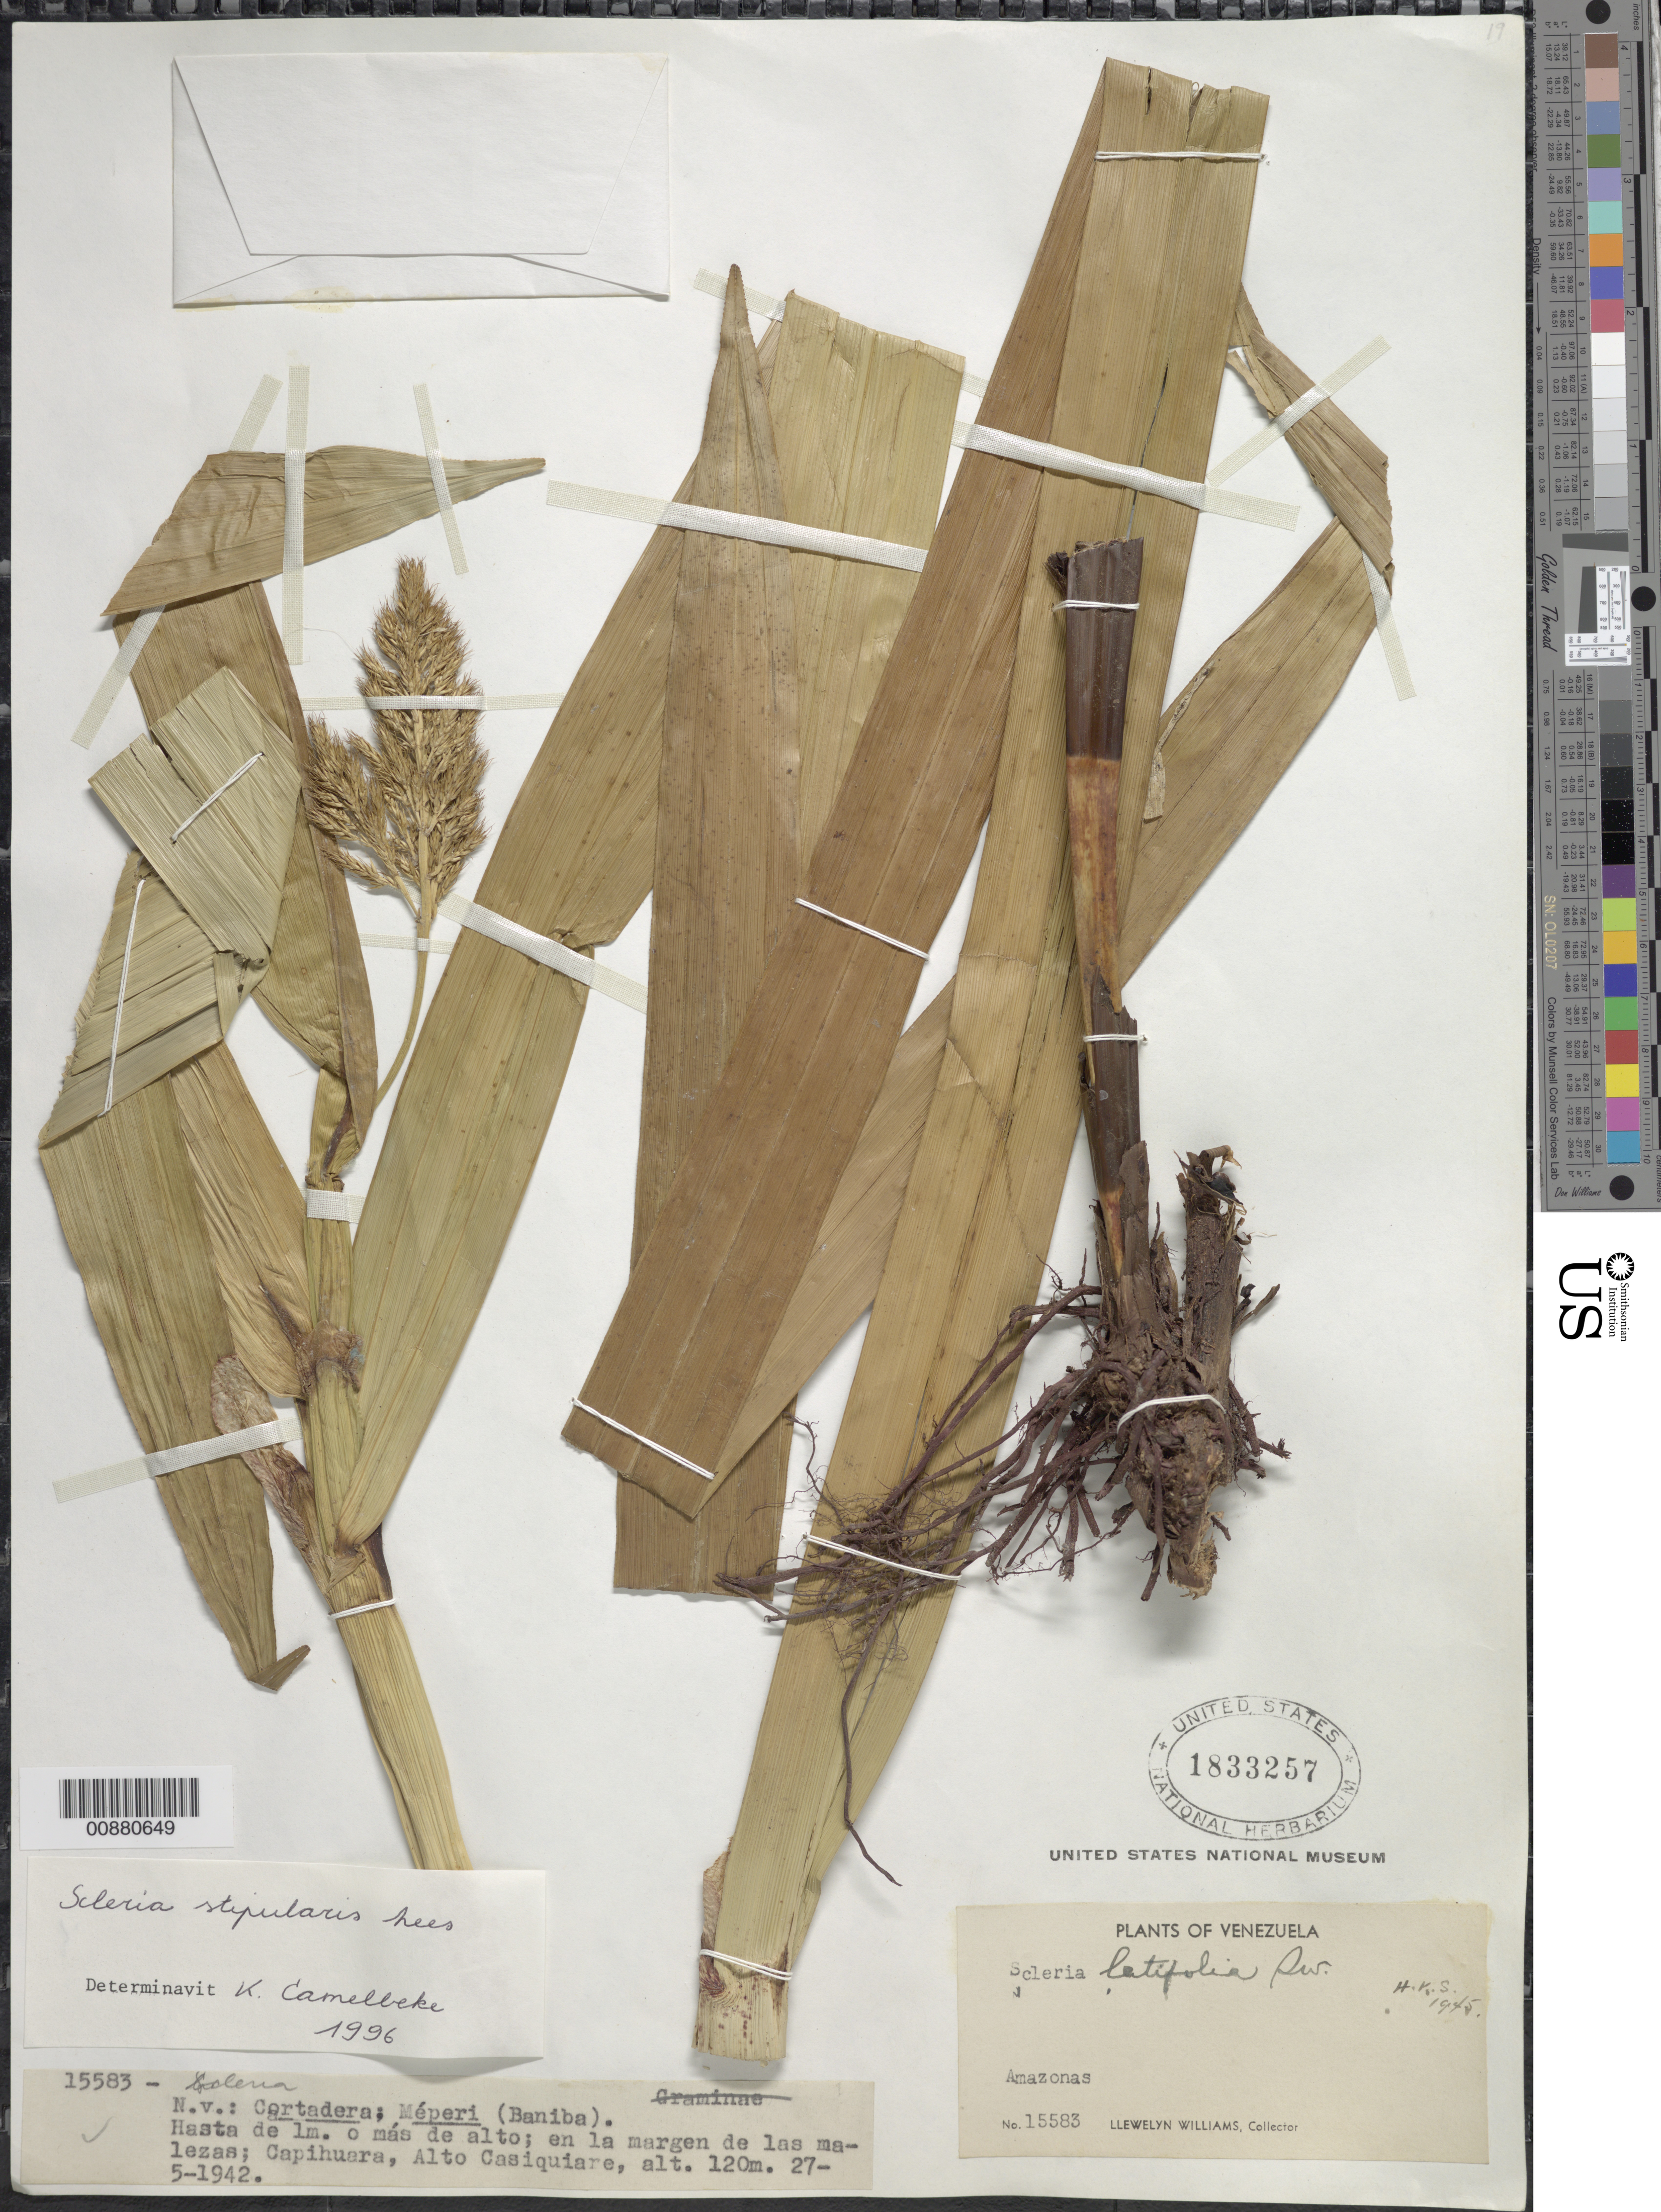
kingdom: Plantae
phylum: Tracheophyta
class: Liliopsida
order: Poales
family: Cyperaceae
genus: Scleria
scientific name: Scleria stipularis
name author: Nees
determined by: Camelbeke, K.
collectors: Ll. Williams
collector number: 15583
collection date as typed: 27-May-42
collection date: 1942-05-27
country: Venezuela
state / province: Amazonas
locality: Capihuara, Alto Casiquiare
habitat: Margen de las malezas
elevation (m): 120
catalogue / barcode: US 1833257